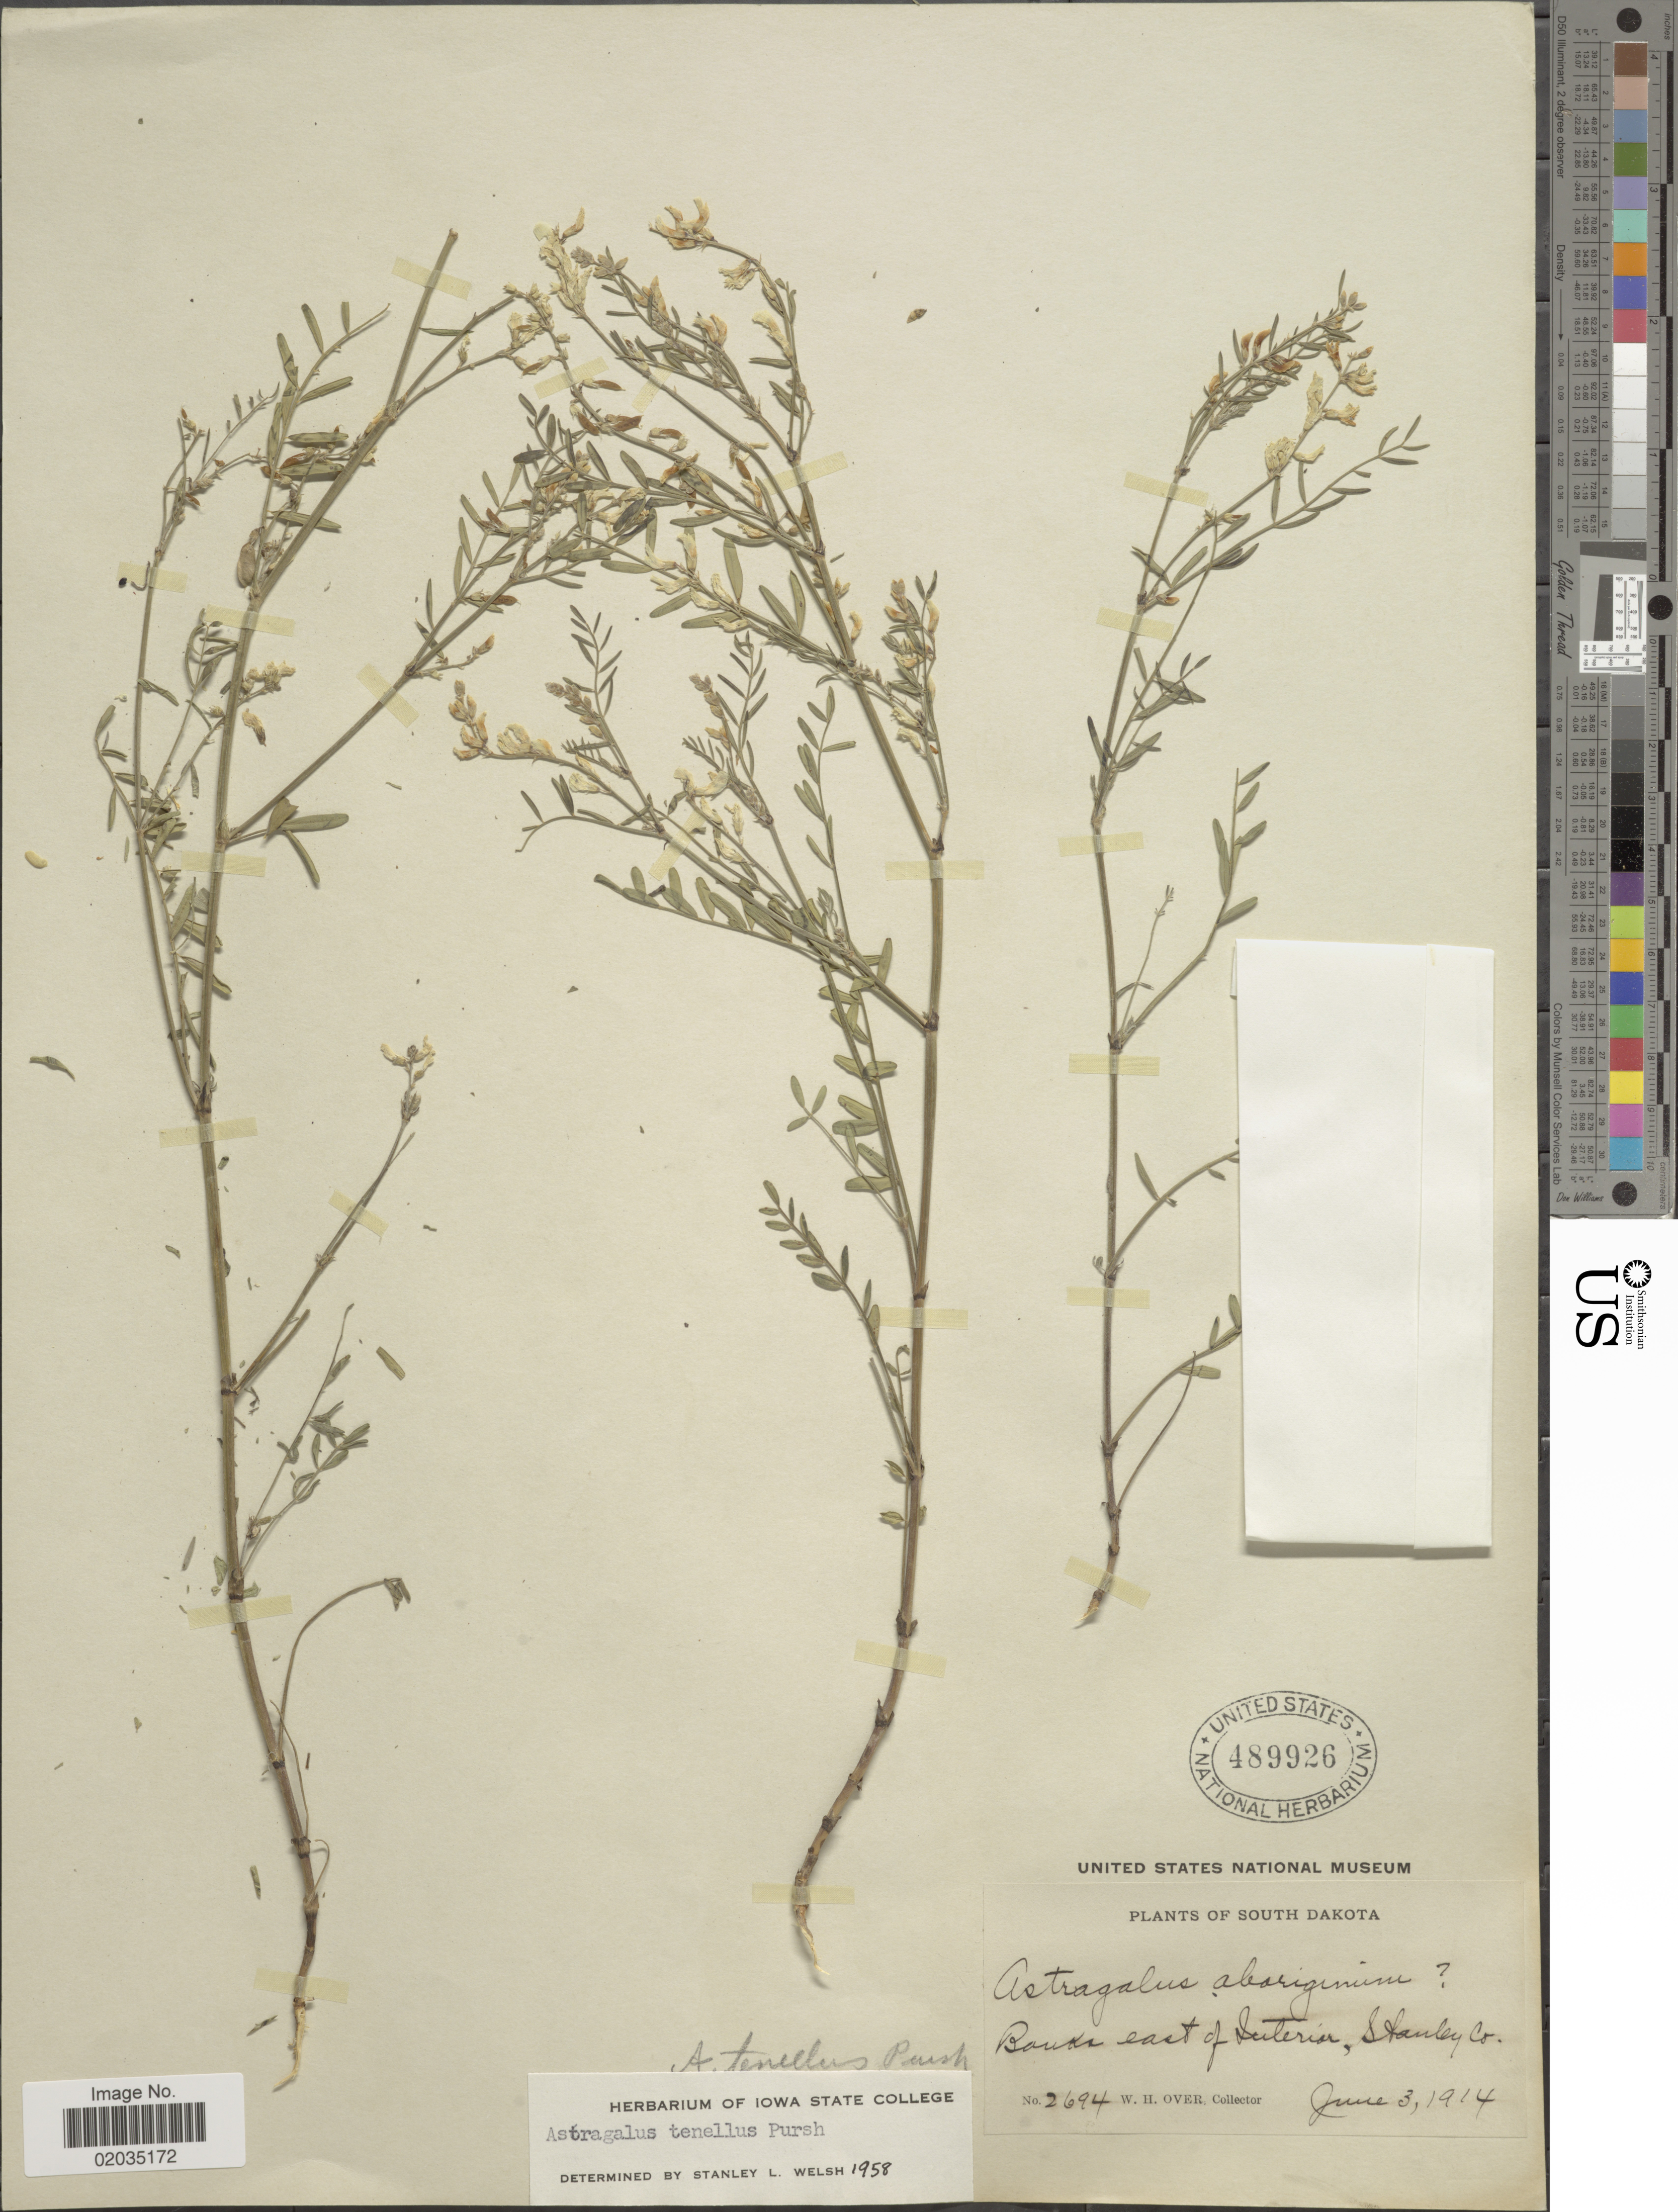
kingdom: Plantae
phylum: Tracheophyta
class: Magnoliopsida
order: Fabales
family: Fabaceae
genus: Astragalus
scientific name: Astragalus tenellus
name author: Pursh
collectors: W. Over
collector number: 2694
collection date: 1914-06-03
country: United States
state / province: South Dakota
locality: Banks east of Juterin, Stanley Co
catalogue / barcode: US 489926